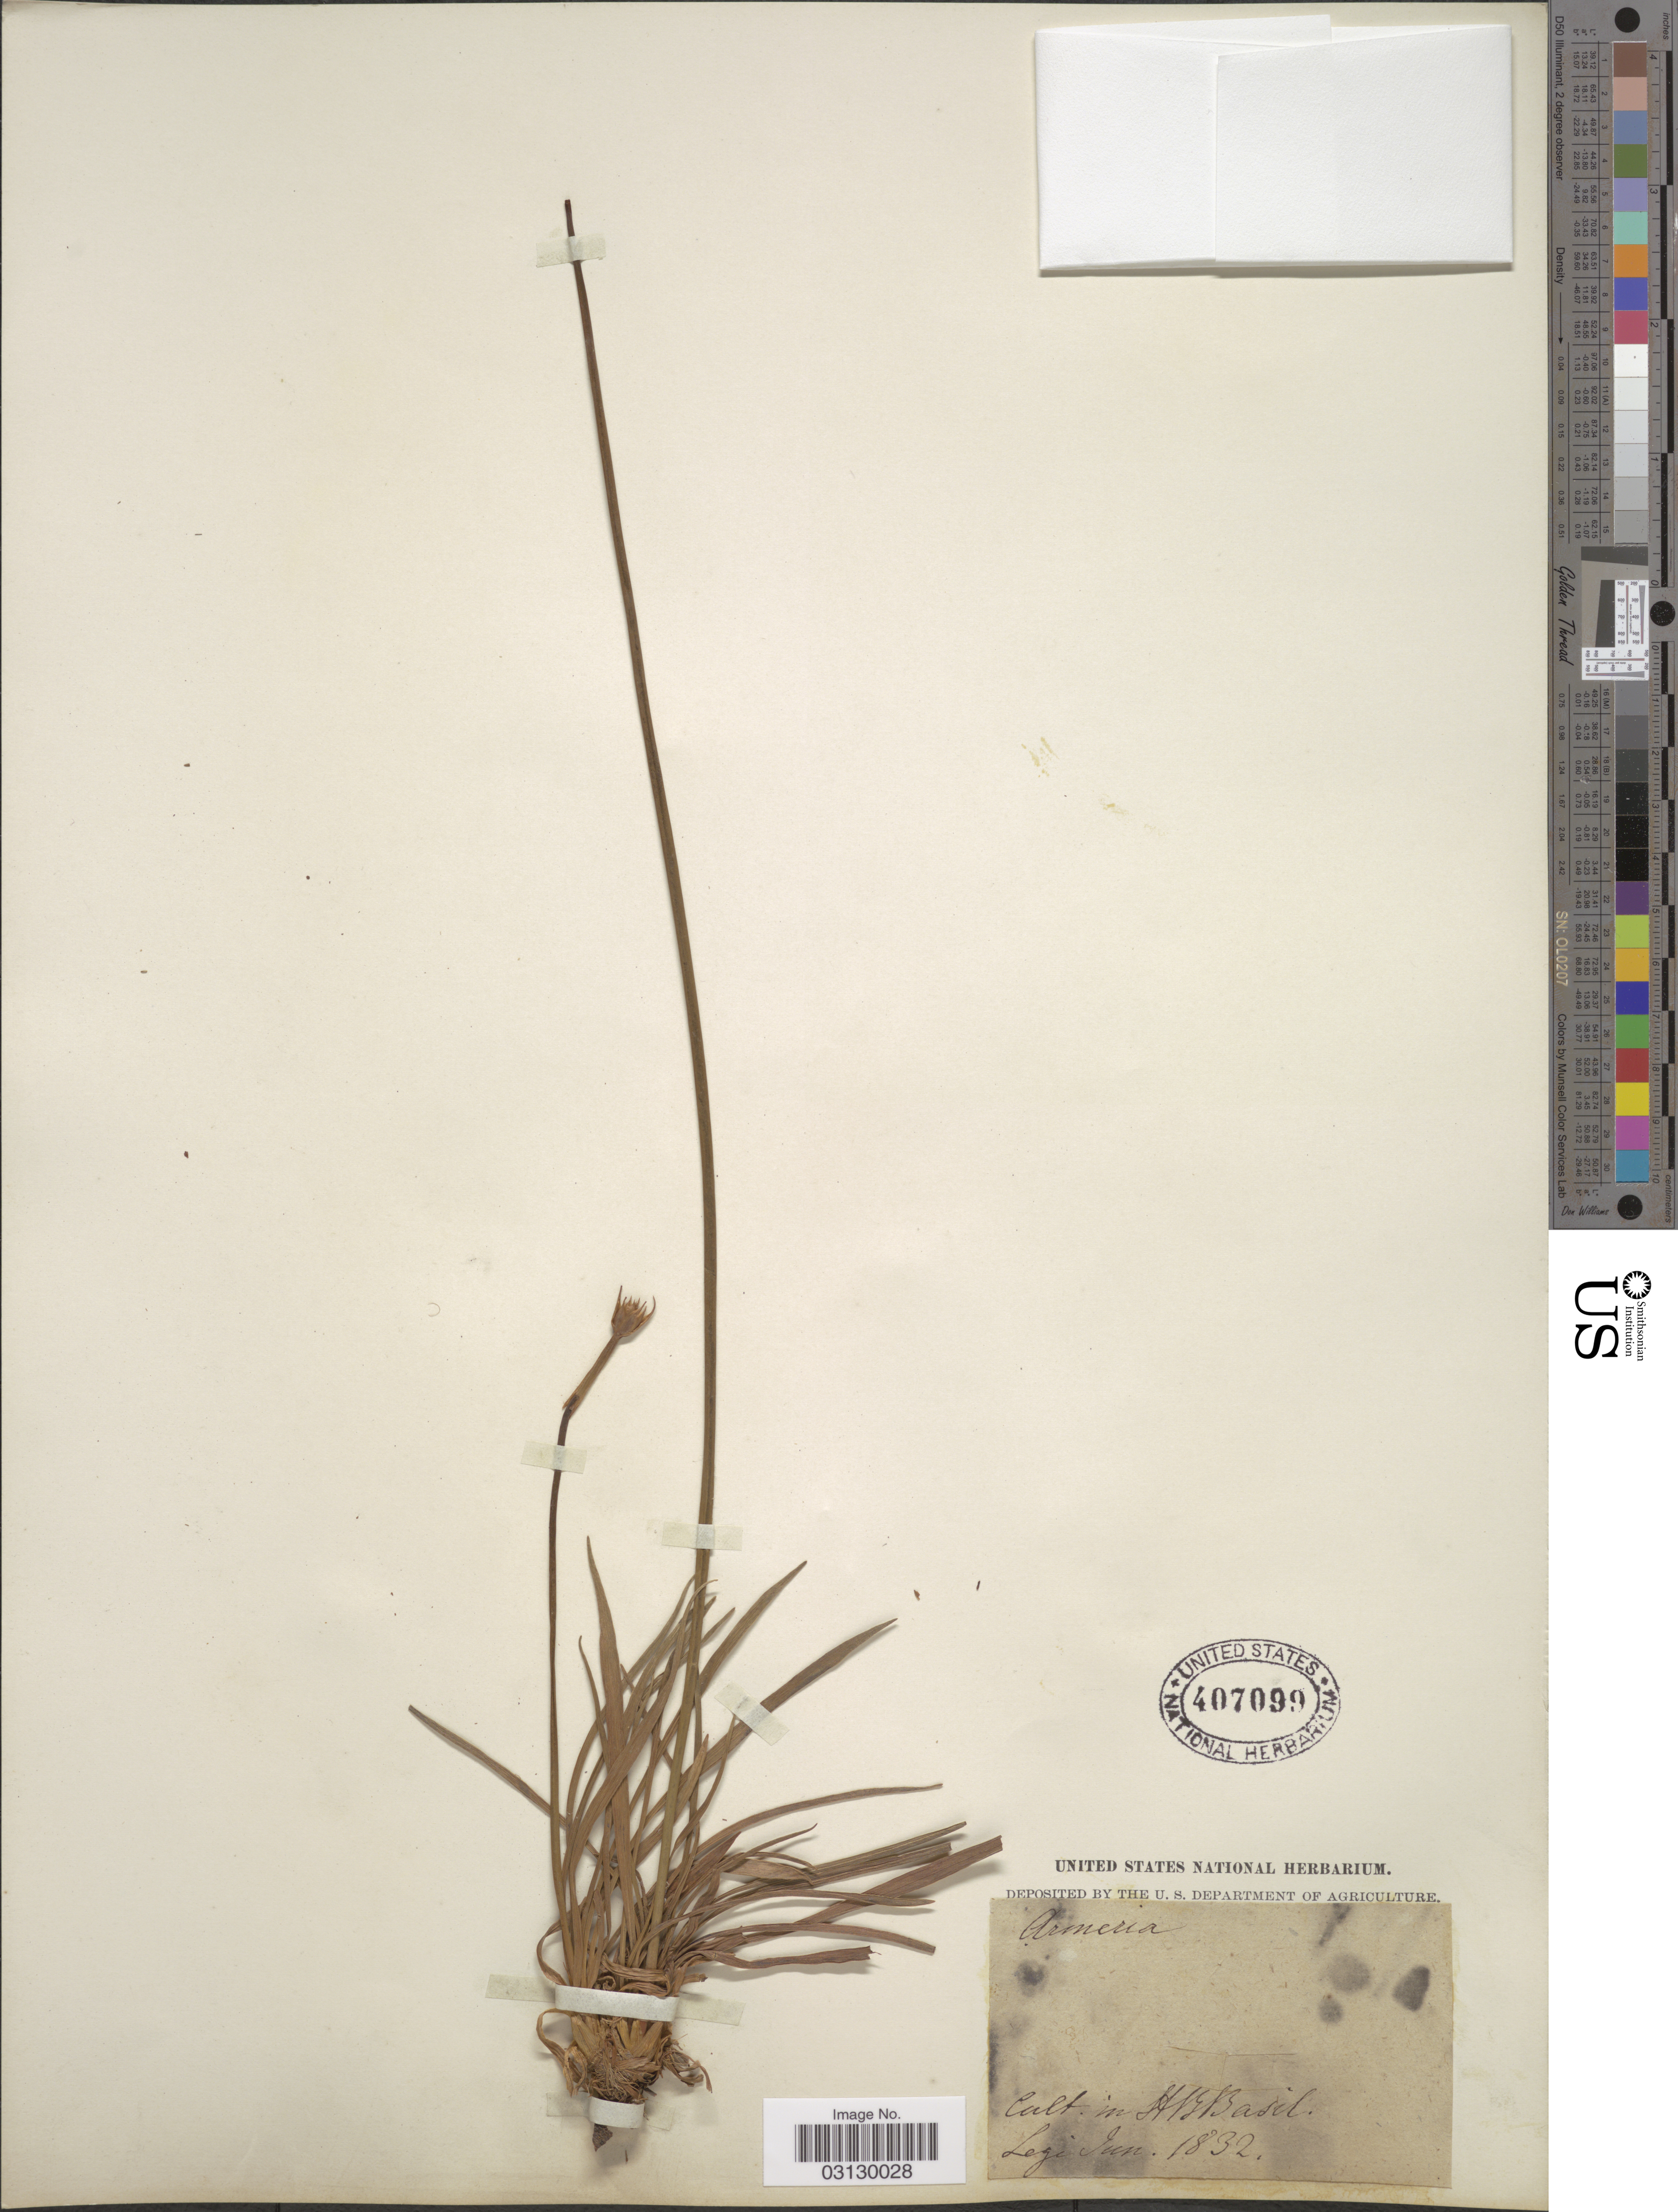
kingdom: Plantae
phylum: Tracheophyta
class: Magnoliopsida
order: Caryophyllales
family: Plumbaginaceae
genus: Armeria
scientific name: Armeria sp.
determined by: Strong, Mark T., (BOT), Smithsonian Institution - National Museum of Natural History (UNITED STATES)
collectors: ex herb. United States National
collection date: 1832-06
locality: Cult. in H.B. Basil.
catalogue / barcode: US 407099